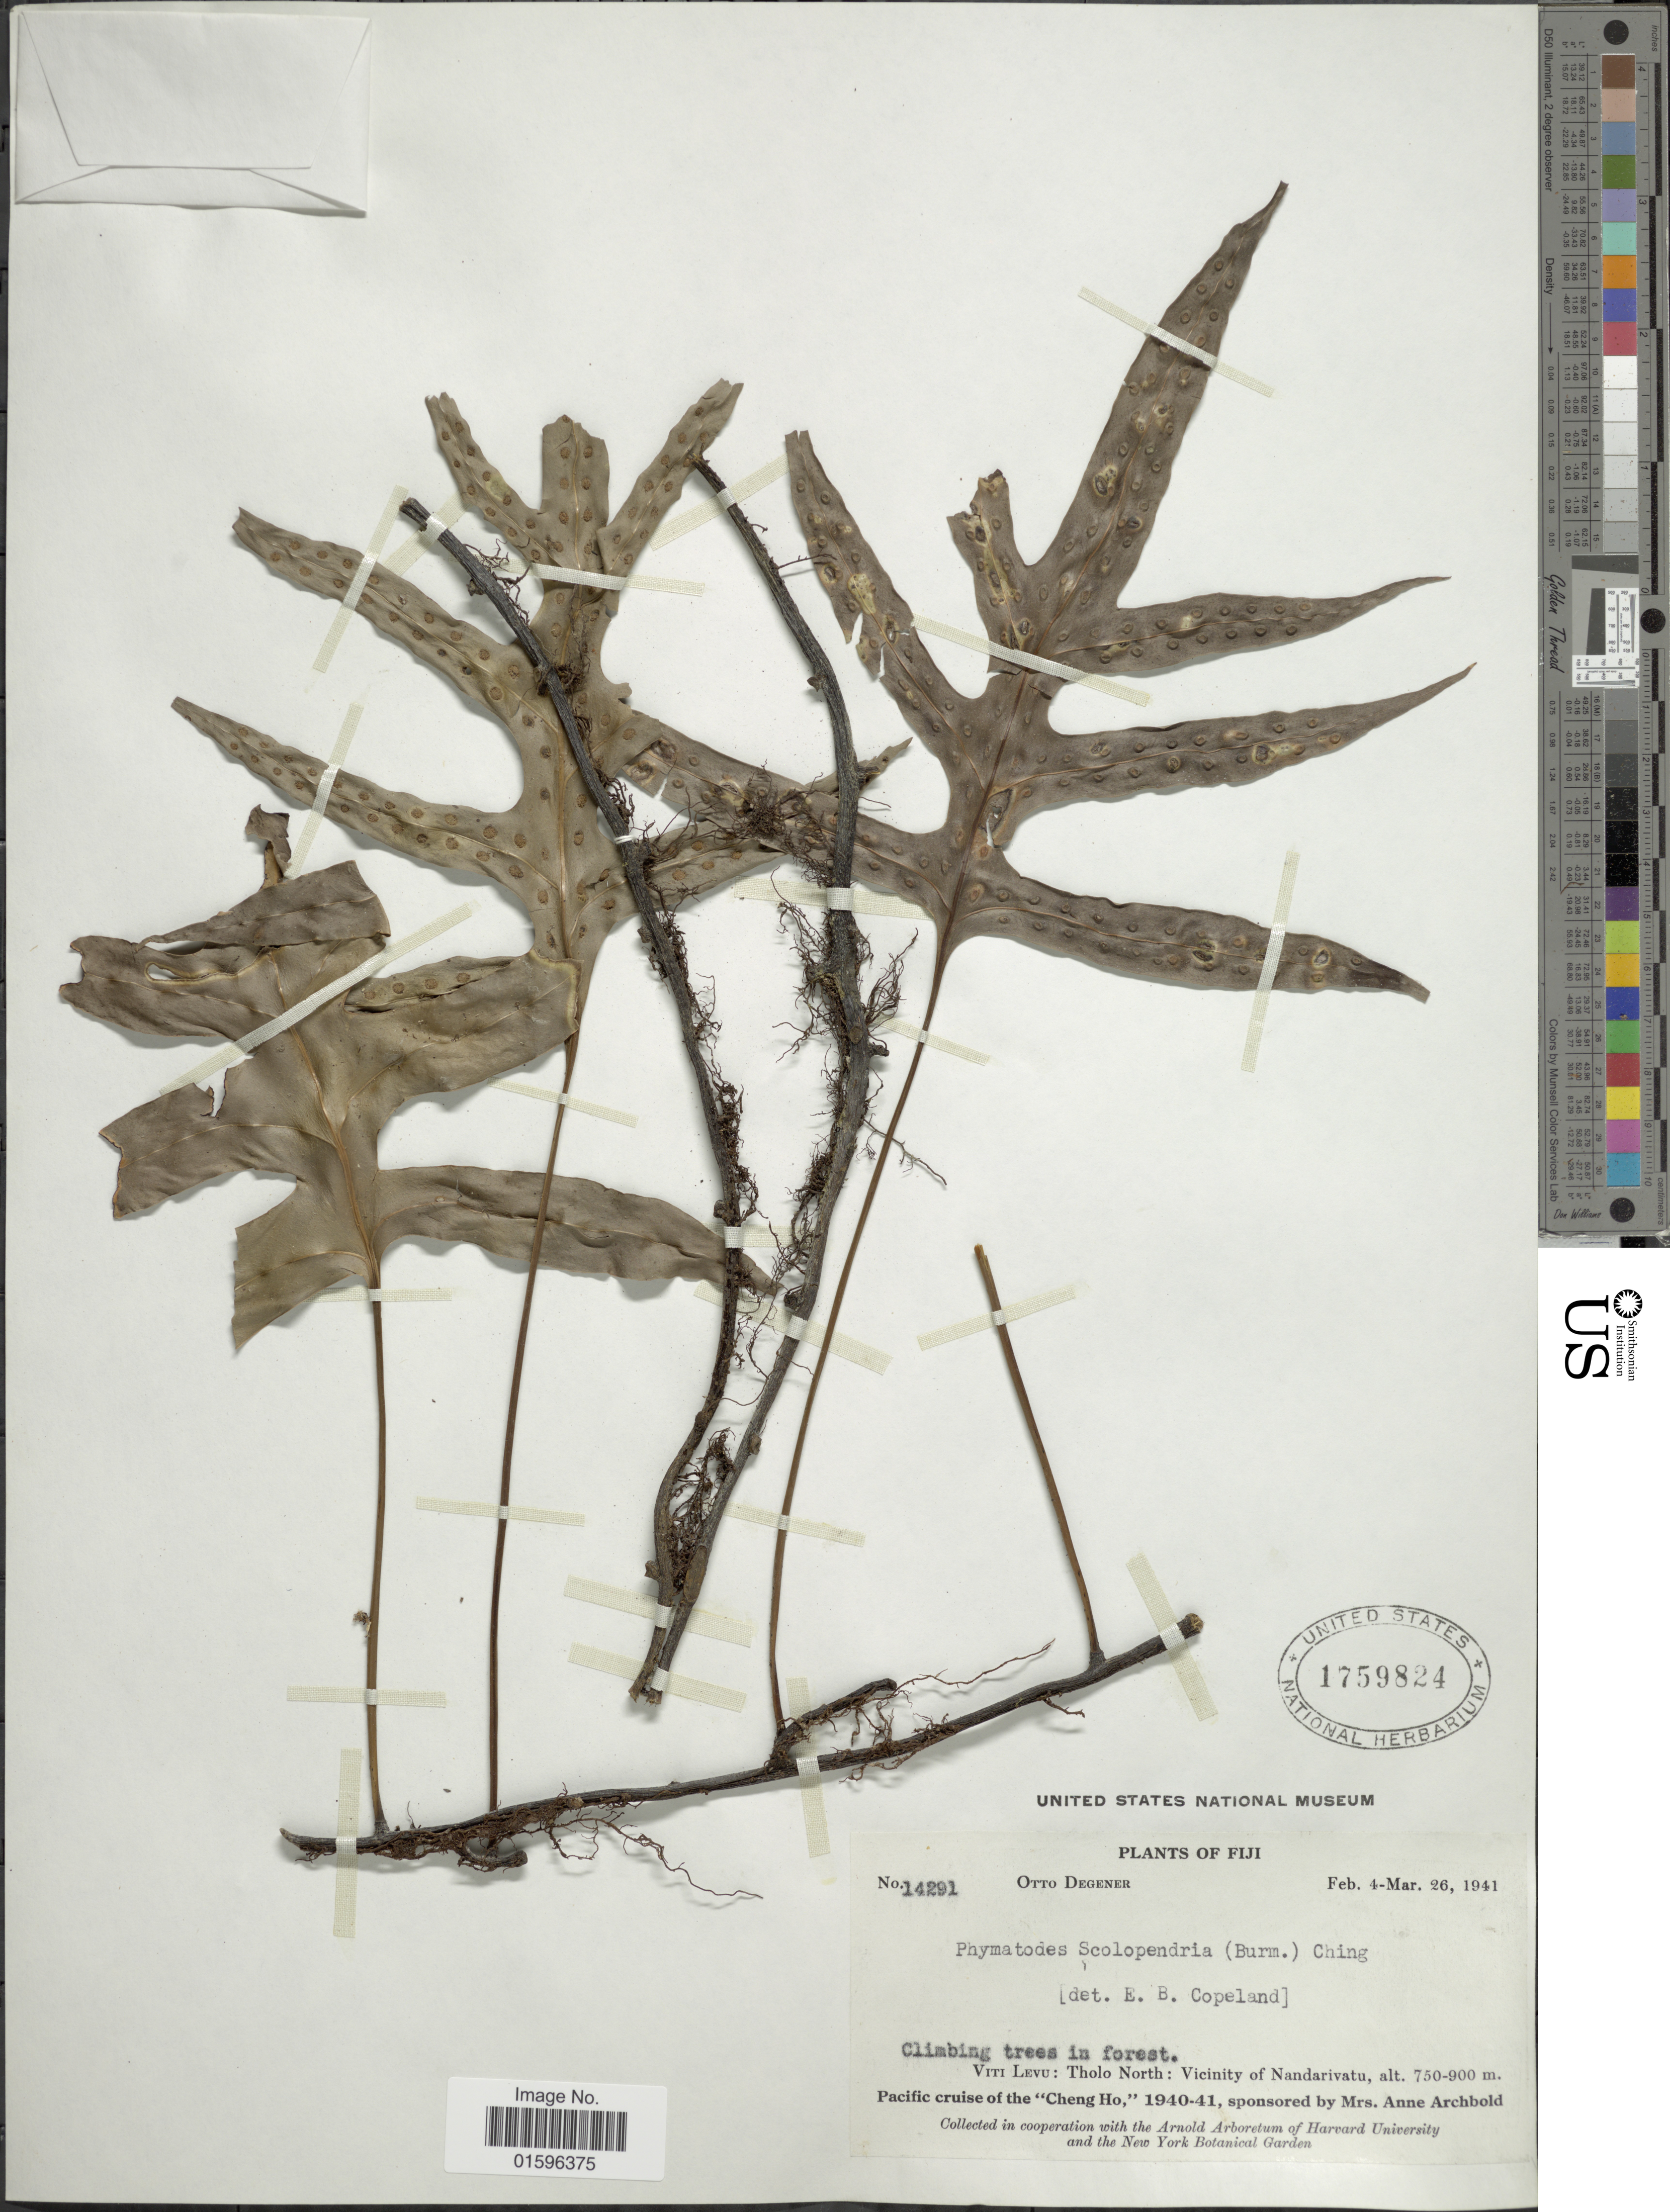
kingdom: Plantae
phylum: Tracheophyta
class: Polypodiopsida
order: Polypodiales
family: Polypodiaceae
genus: Polypodium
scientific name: Polypodium scolopendria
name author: Burm. f.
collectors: O. Degener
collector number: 14291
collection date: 1941-02-04/1941-03-26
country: Fiji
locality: Fiji, Viti Levu: Tholo North: Vicinity of Nandarivatu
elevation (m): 750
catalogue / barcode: US 1759824